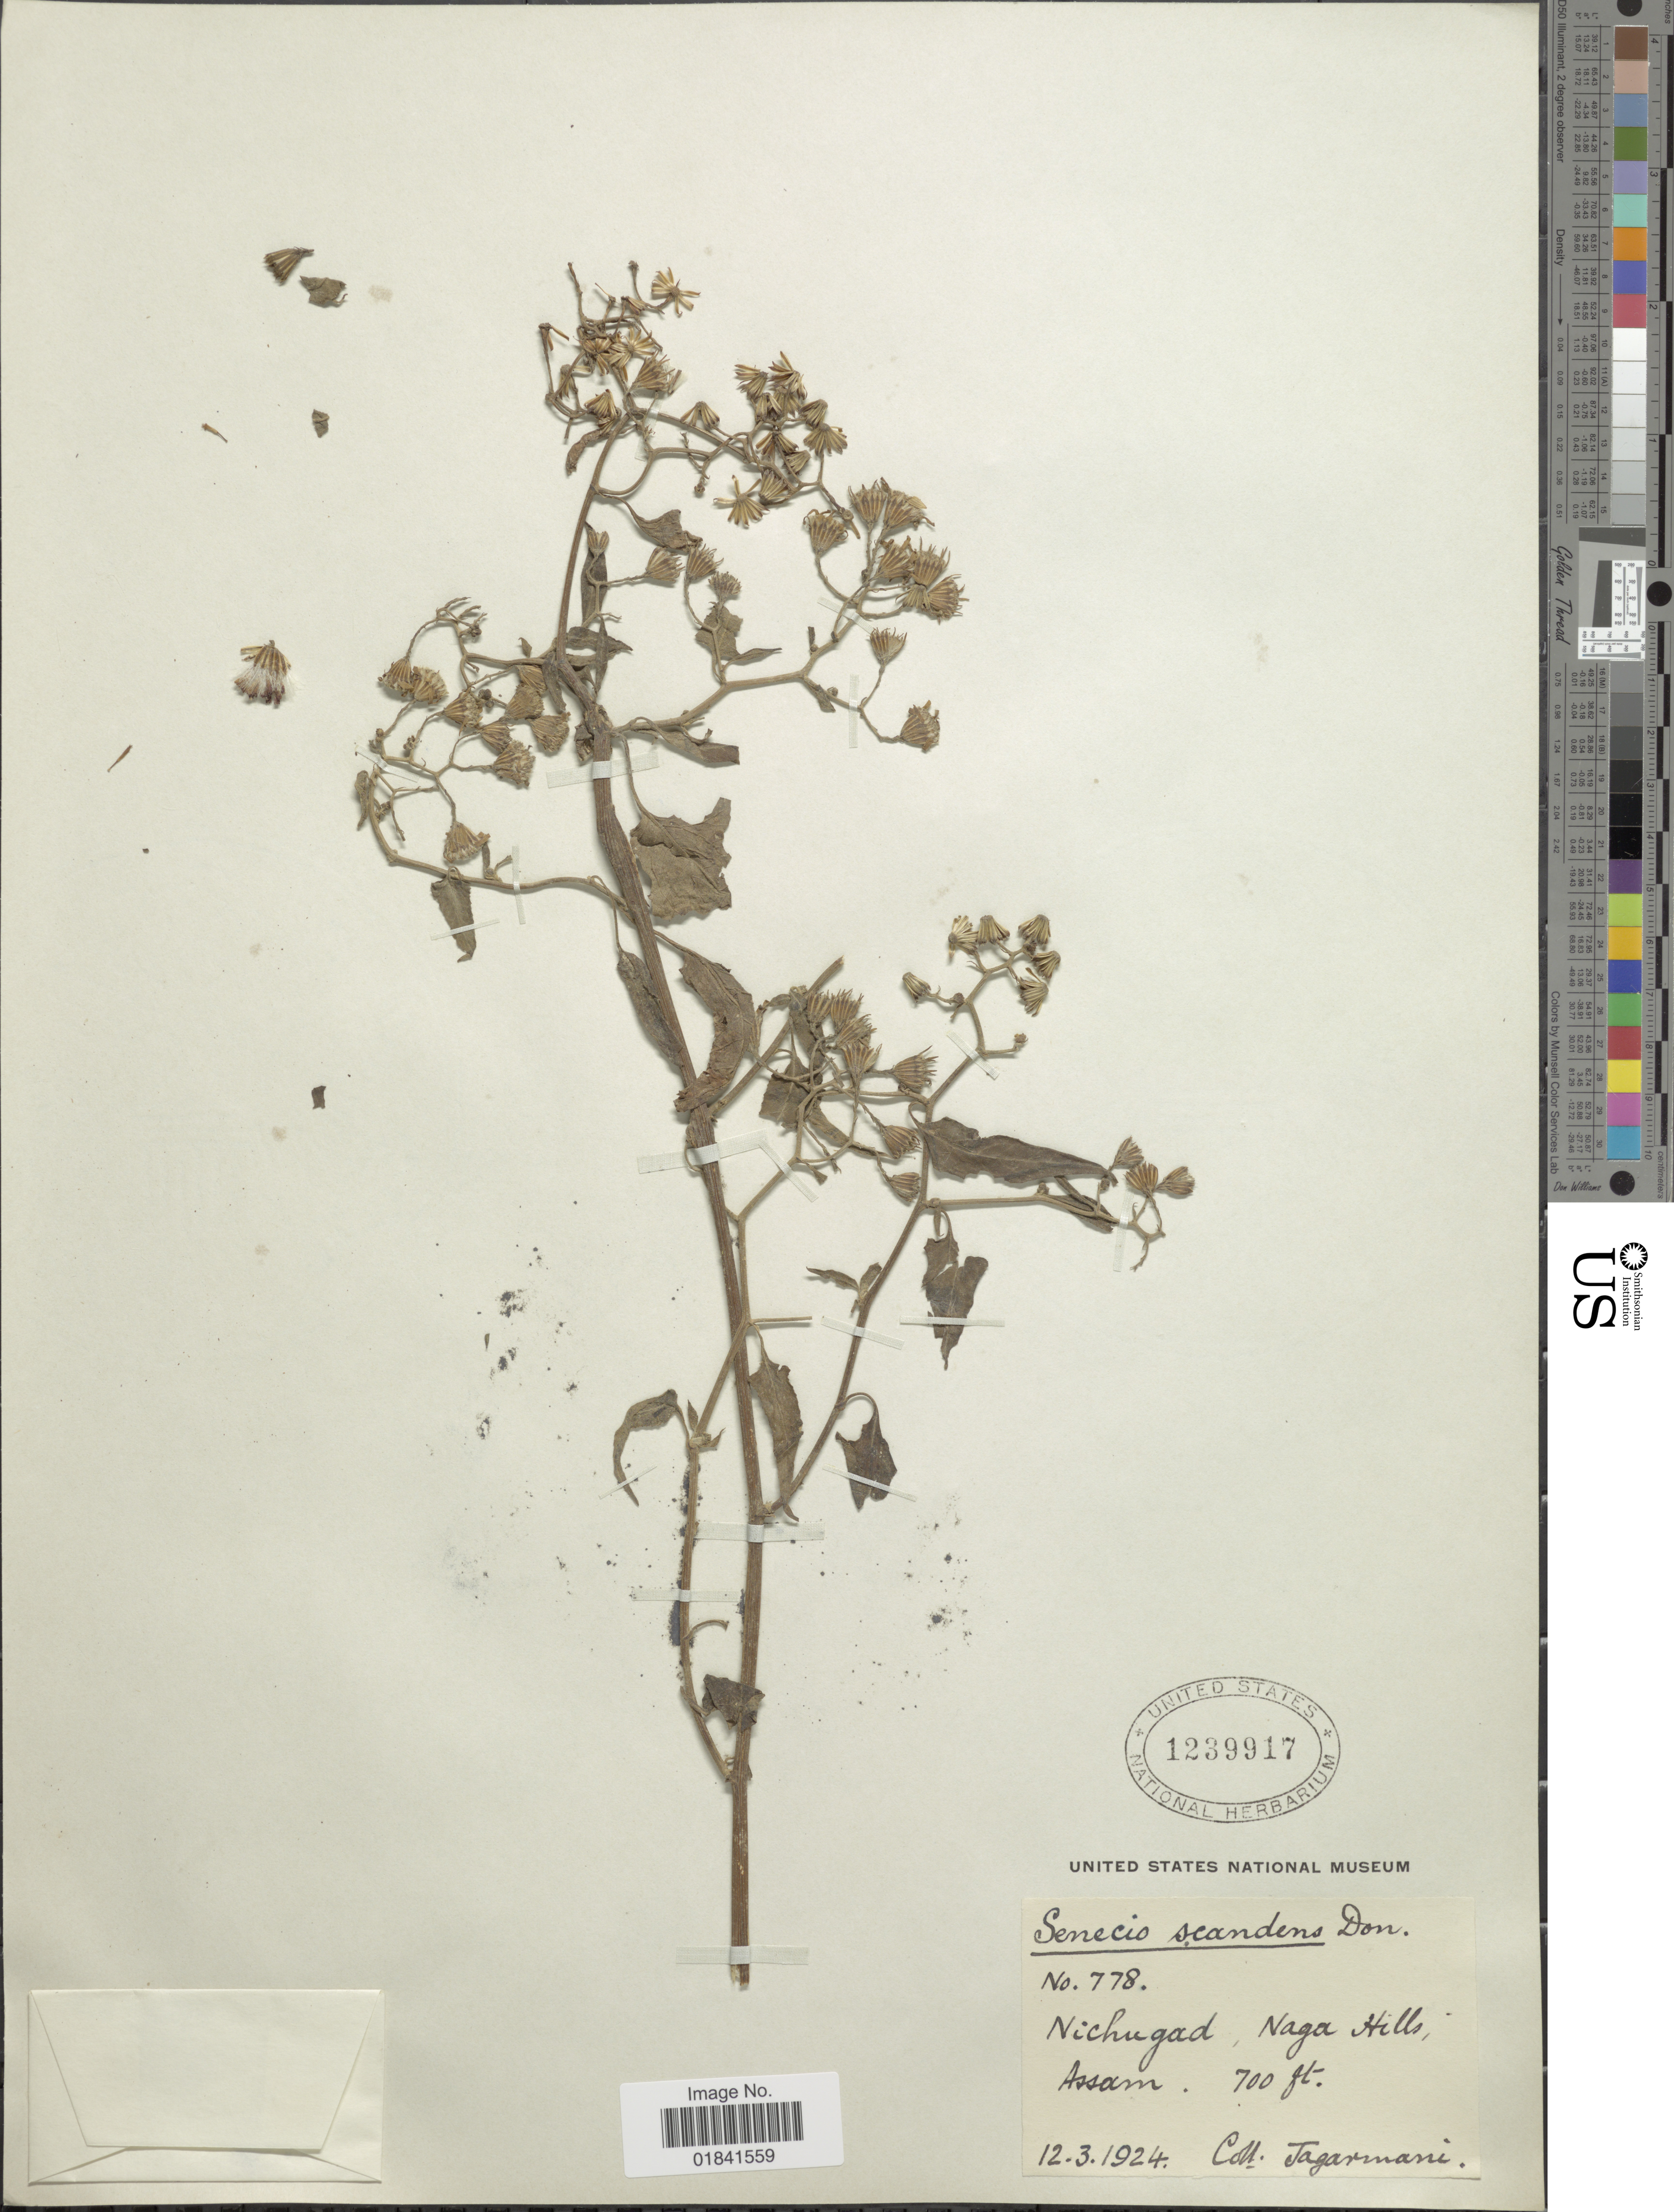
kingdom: Plantae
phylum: Tracheophyta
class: Magnoliopsida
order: Asterales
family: Asteraceae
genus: Senecio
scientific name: Senecio scandens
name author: Buch.-Ham. ex D. Don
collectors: -. Jagarmani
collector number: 778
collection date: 1924-03-12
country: India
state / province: Nagaland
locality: Nichugad, Naga Hills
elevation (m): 213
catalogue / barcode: US 1239917